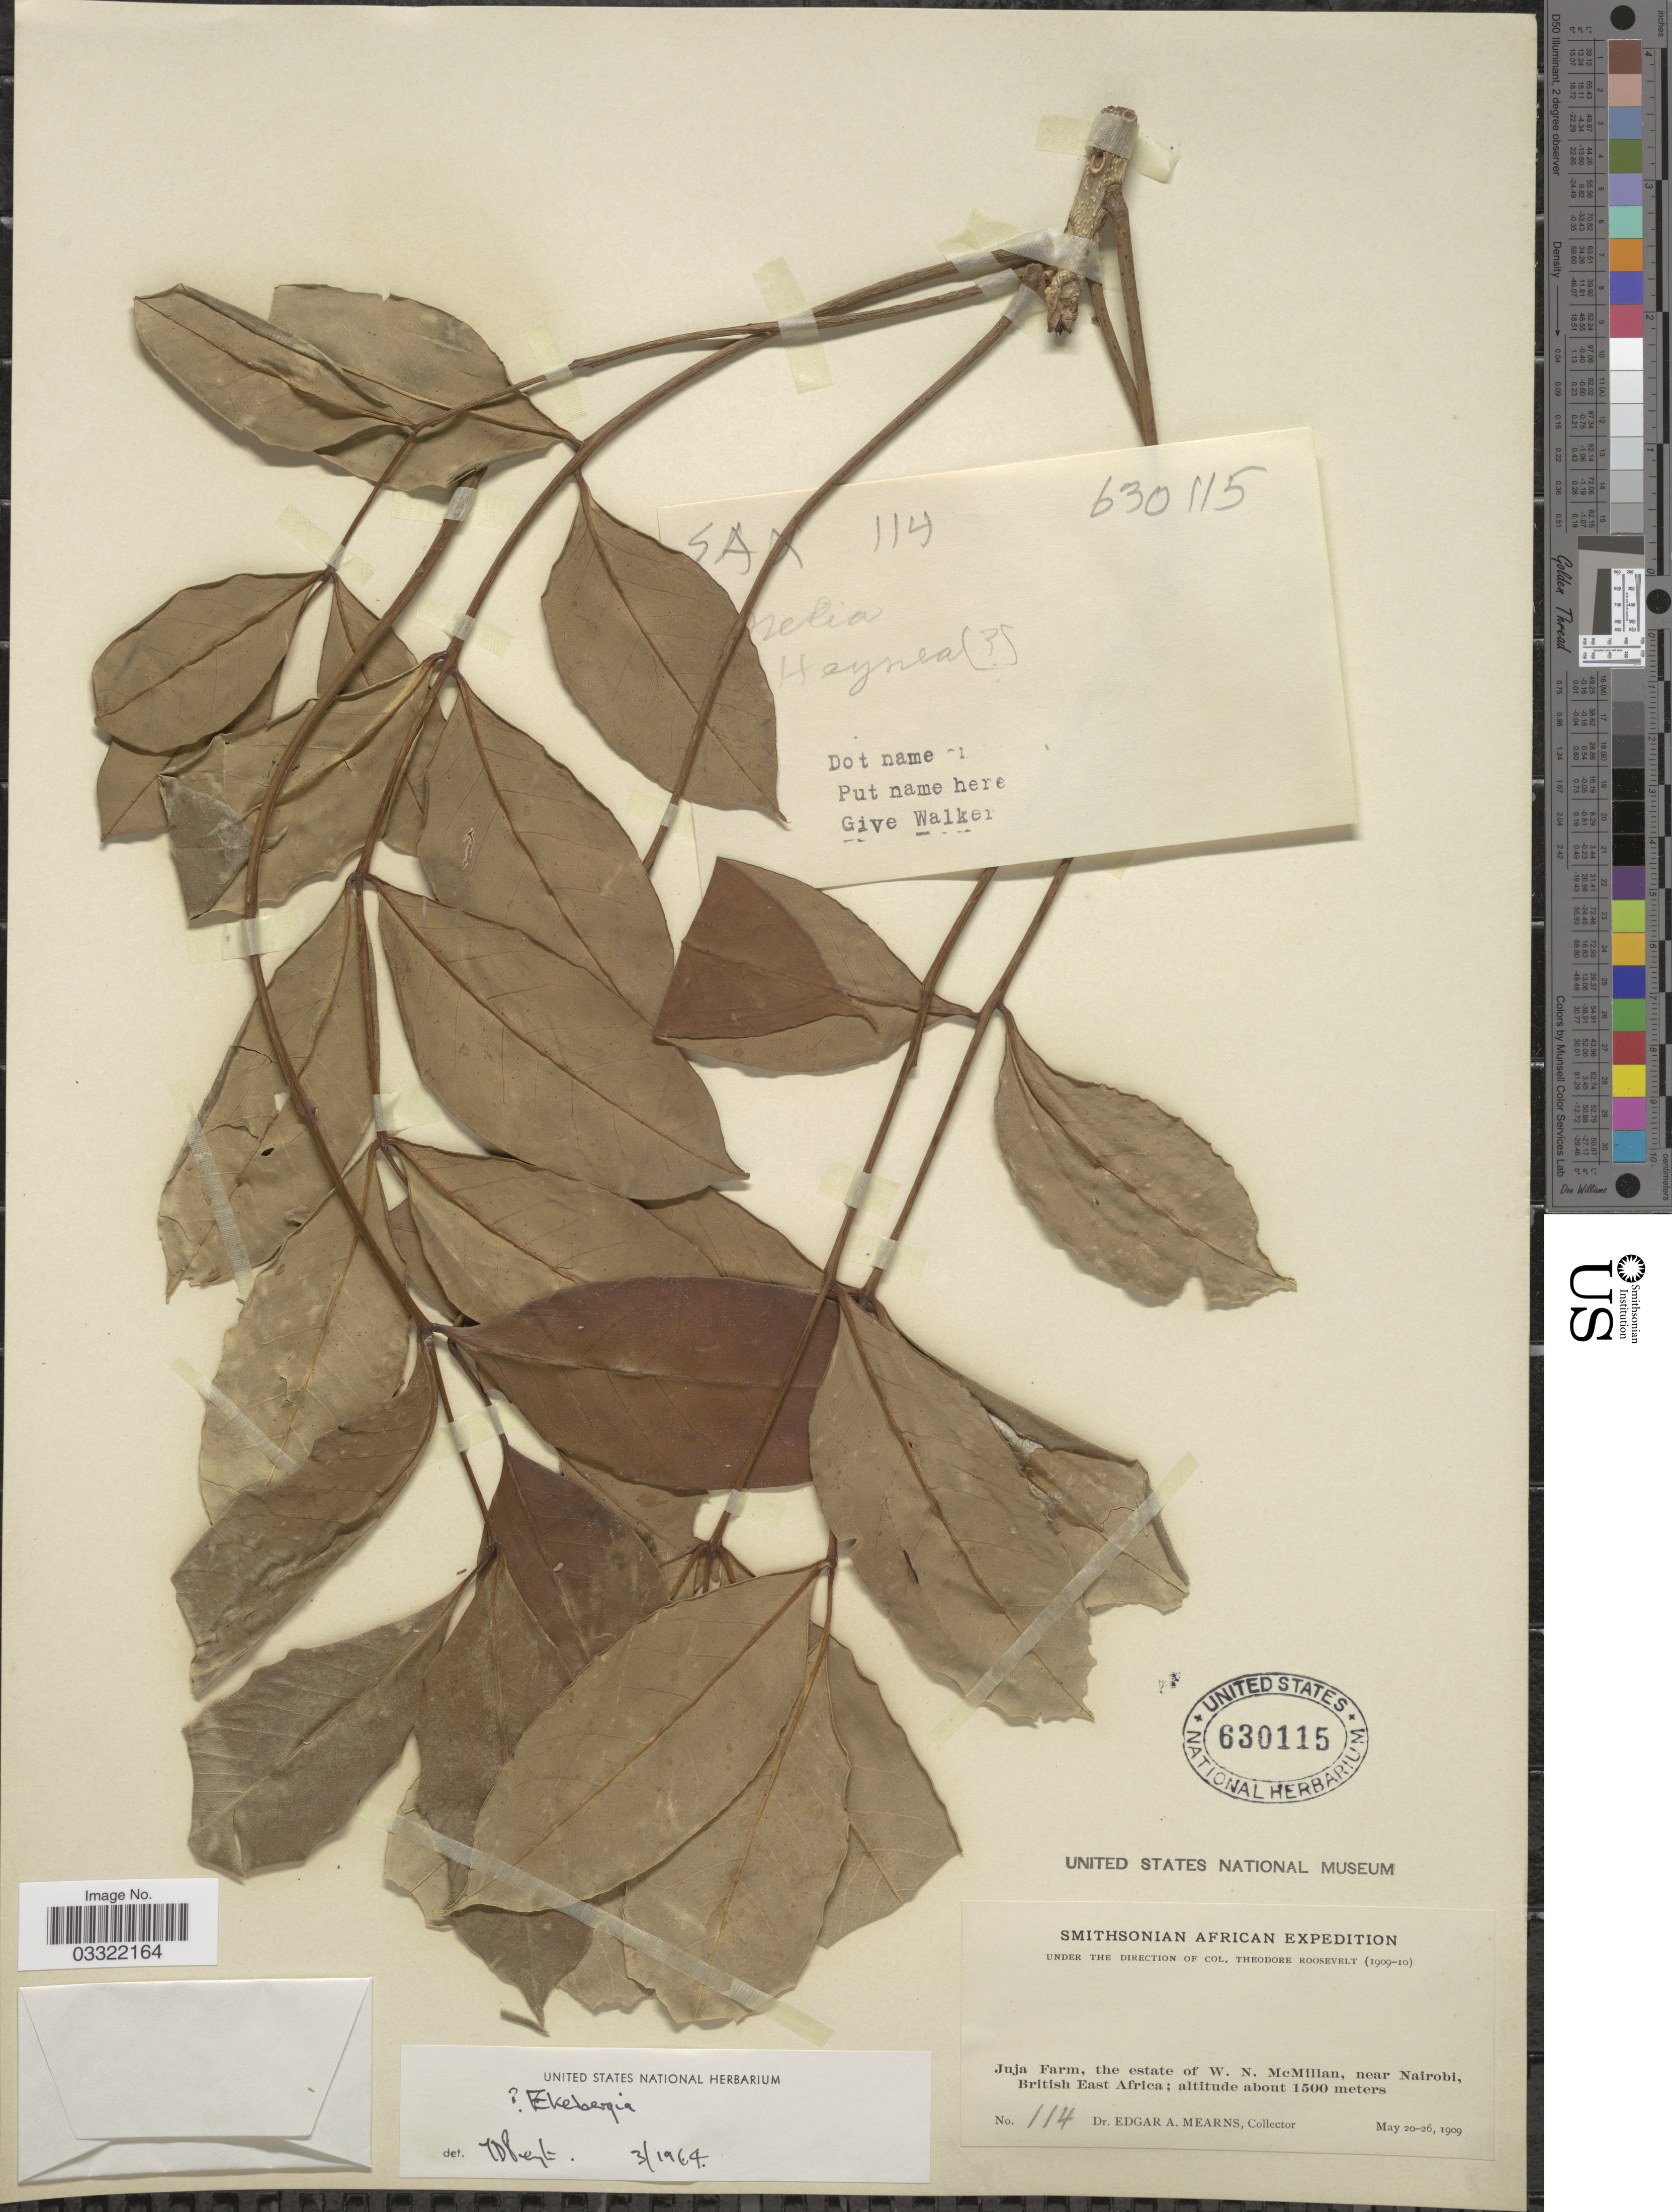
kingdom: Plantae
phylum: Tracheophyta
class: Magnoliopsida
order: Sapindales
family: Meliaceae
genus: Ekebergia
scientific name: Ekebergia sp.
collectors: E. A. Mearns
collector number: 114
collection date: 1909-05-20/1909-05-26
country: Kenya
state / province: Nairobi Area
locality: Juja Farm, the estate of W. N. McMillan, near Nairobi, British East Africa.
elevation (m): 1500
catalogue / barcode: US 630115